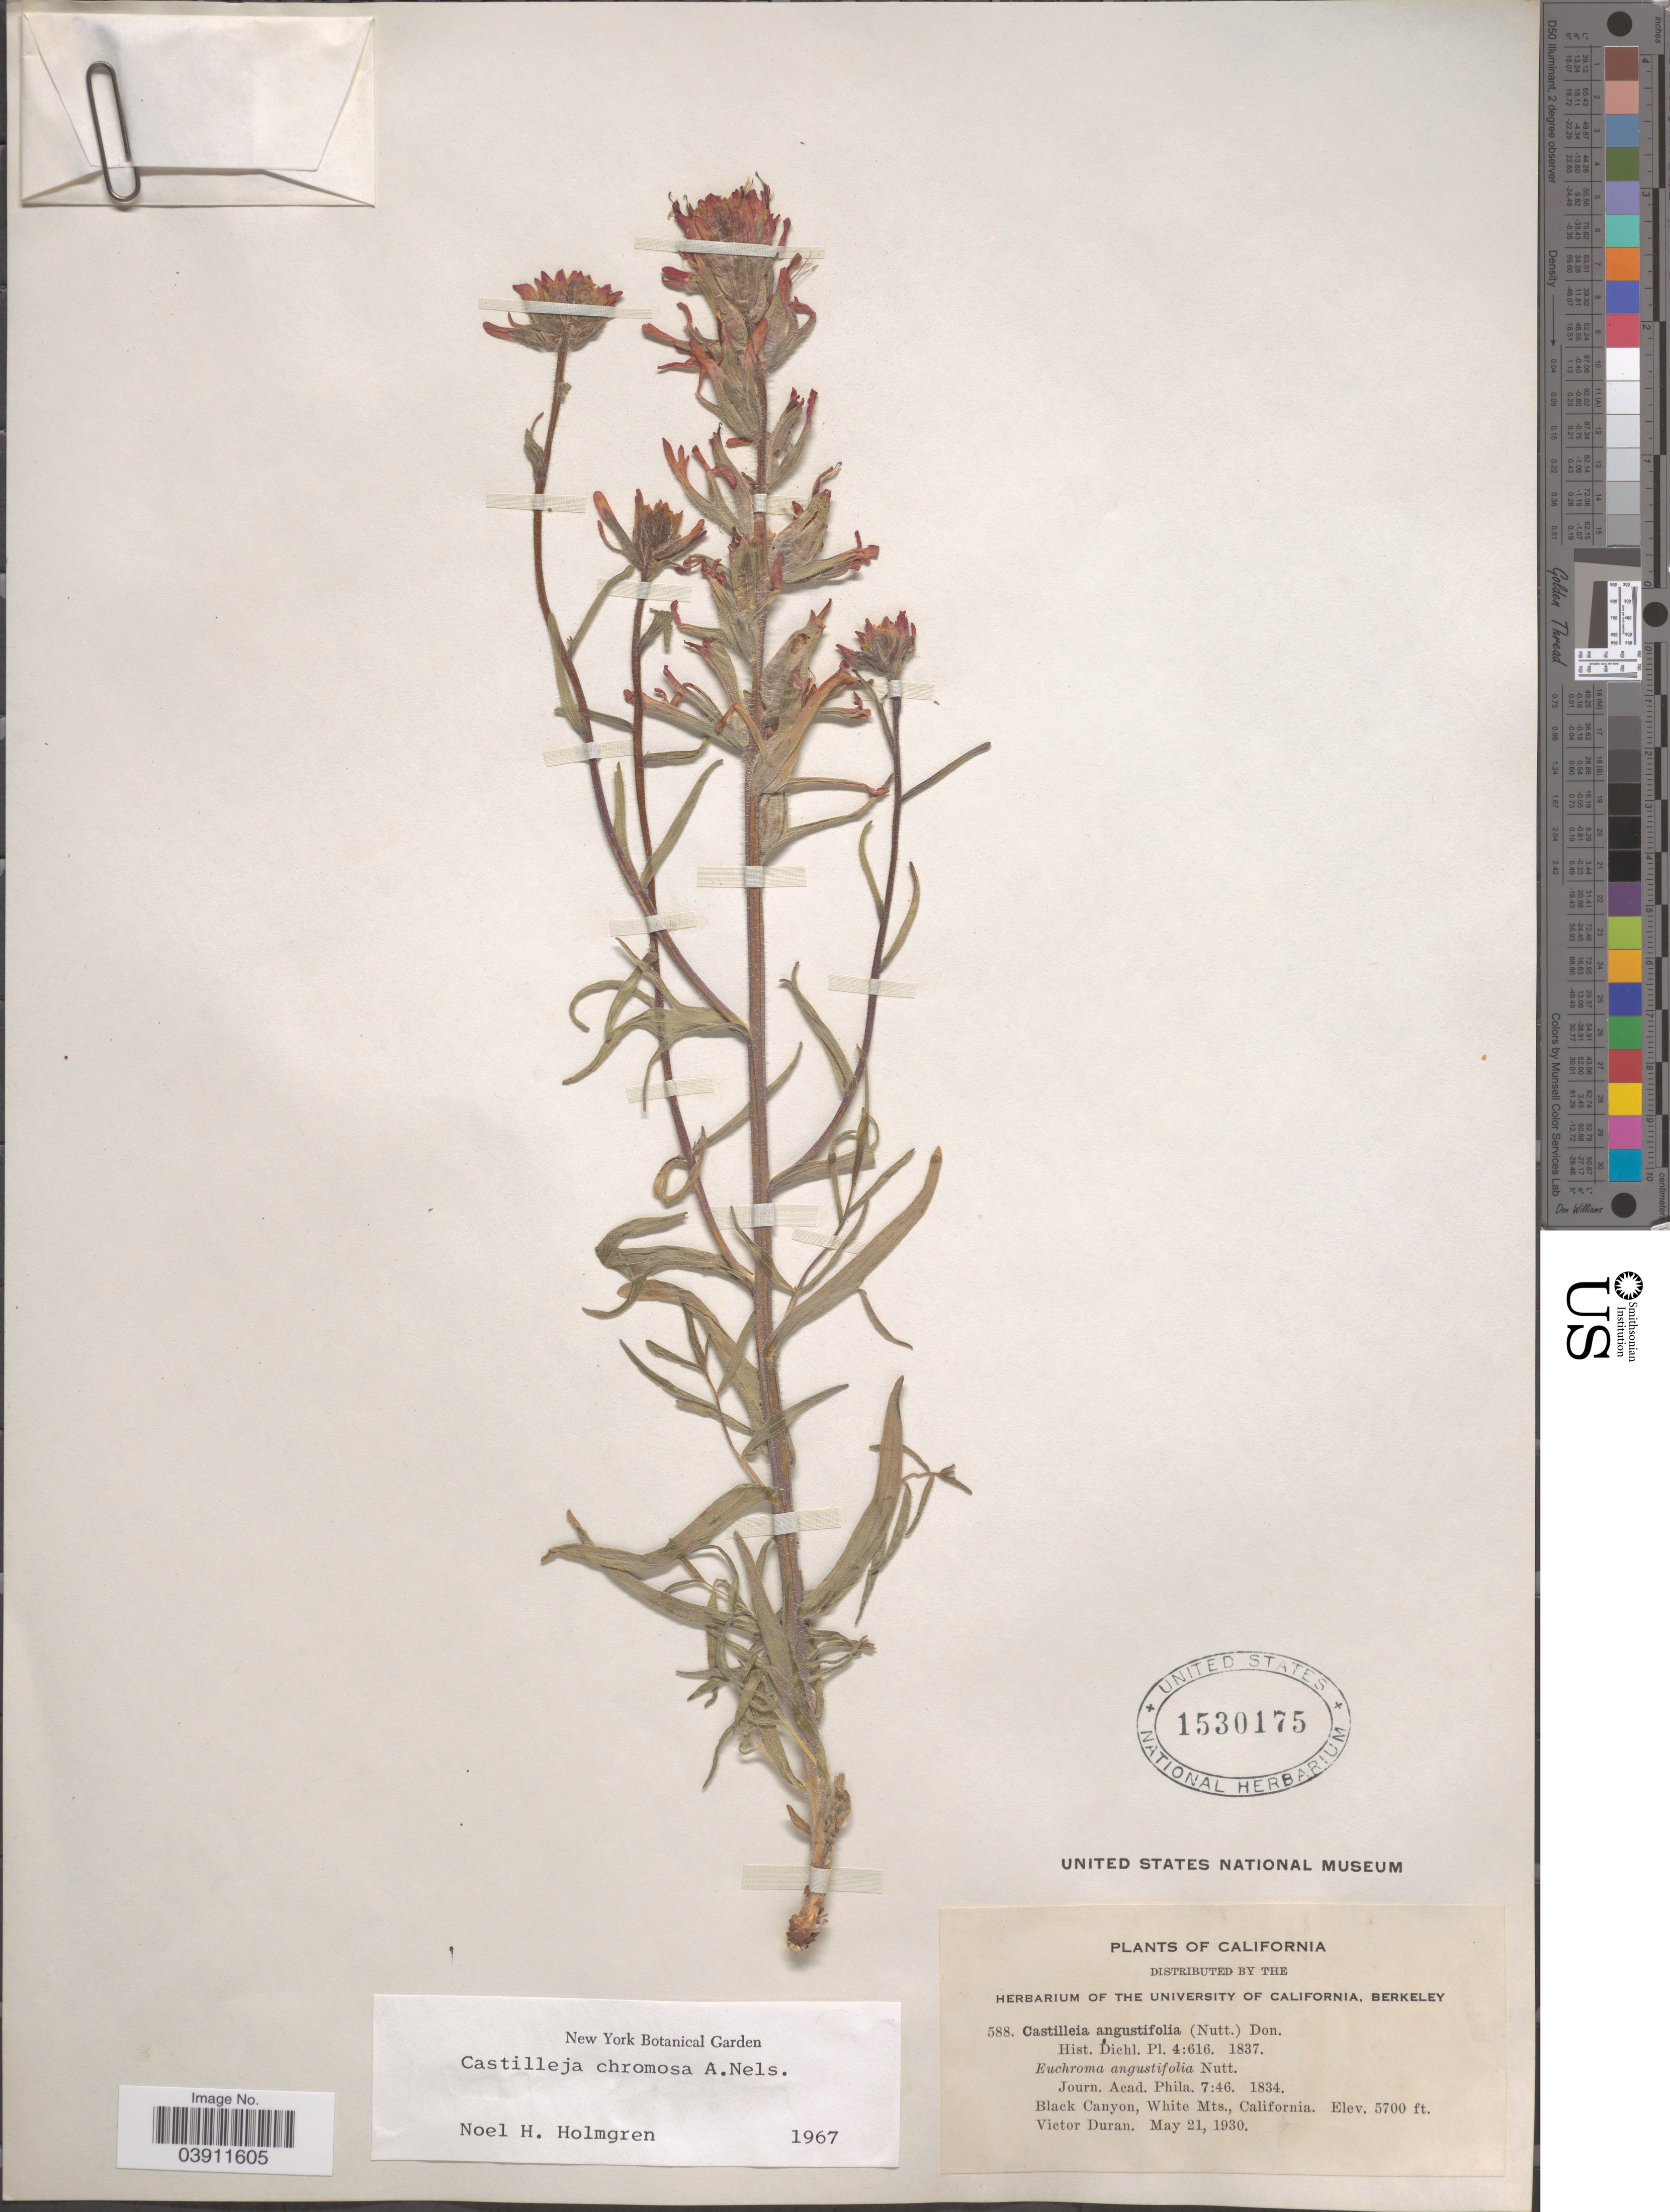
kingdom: Plantae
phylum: Tracheophyta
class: Magnoliopsida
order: Lamiales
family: Orobanchaceae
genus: Castilleja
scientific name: Castilleja chromosa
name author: A. Nelson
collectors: V. Duran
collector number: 588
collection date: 1930-05-21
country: United States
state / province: California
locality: Black Canyon, White Mts.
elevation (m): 1737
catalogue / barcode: US 1530175